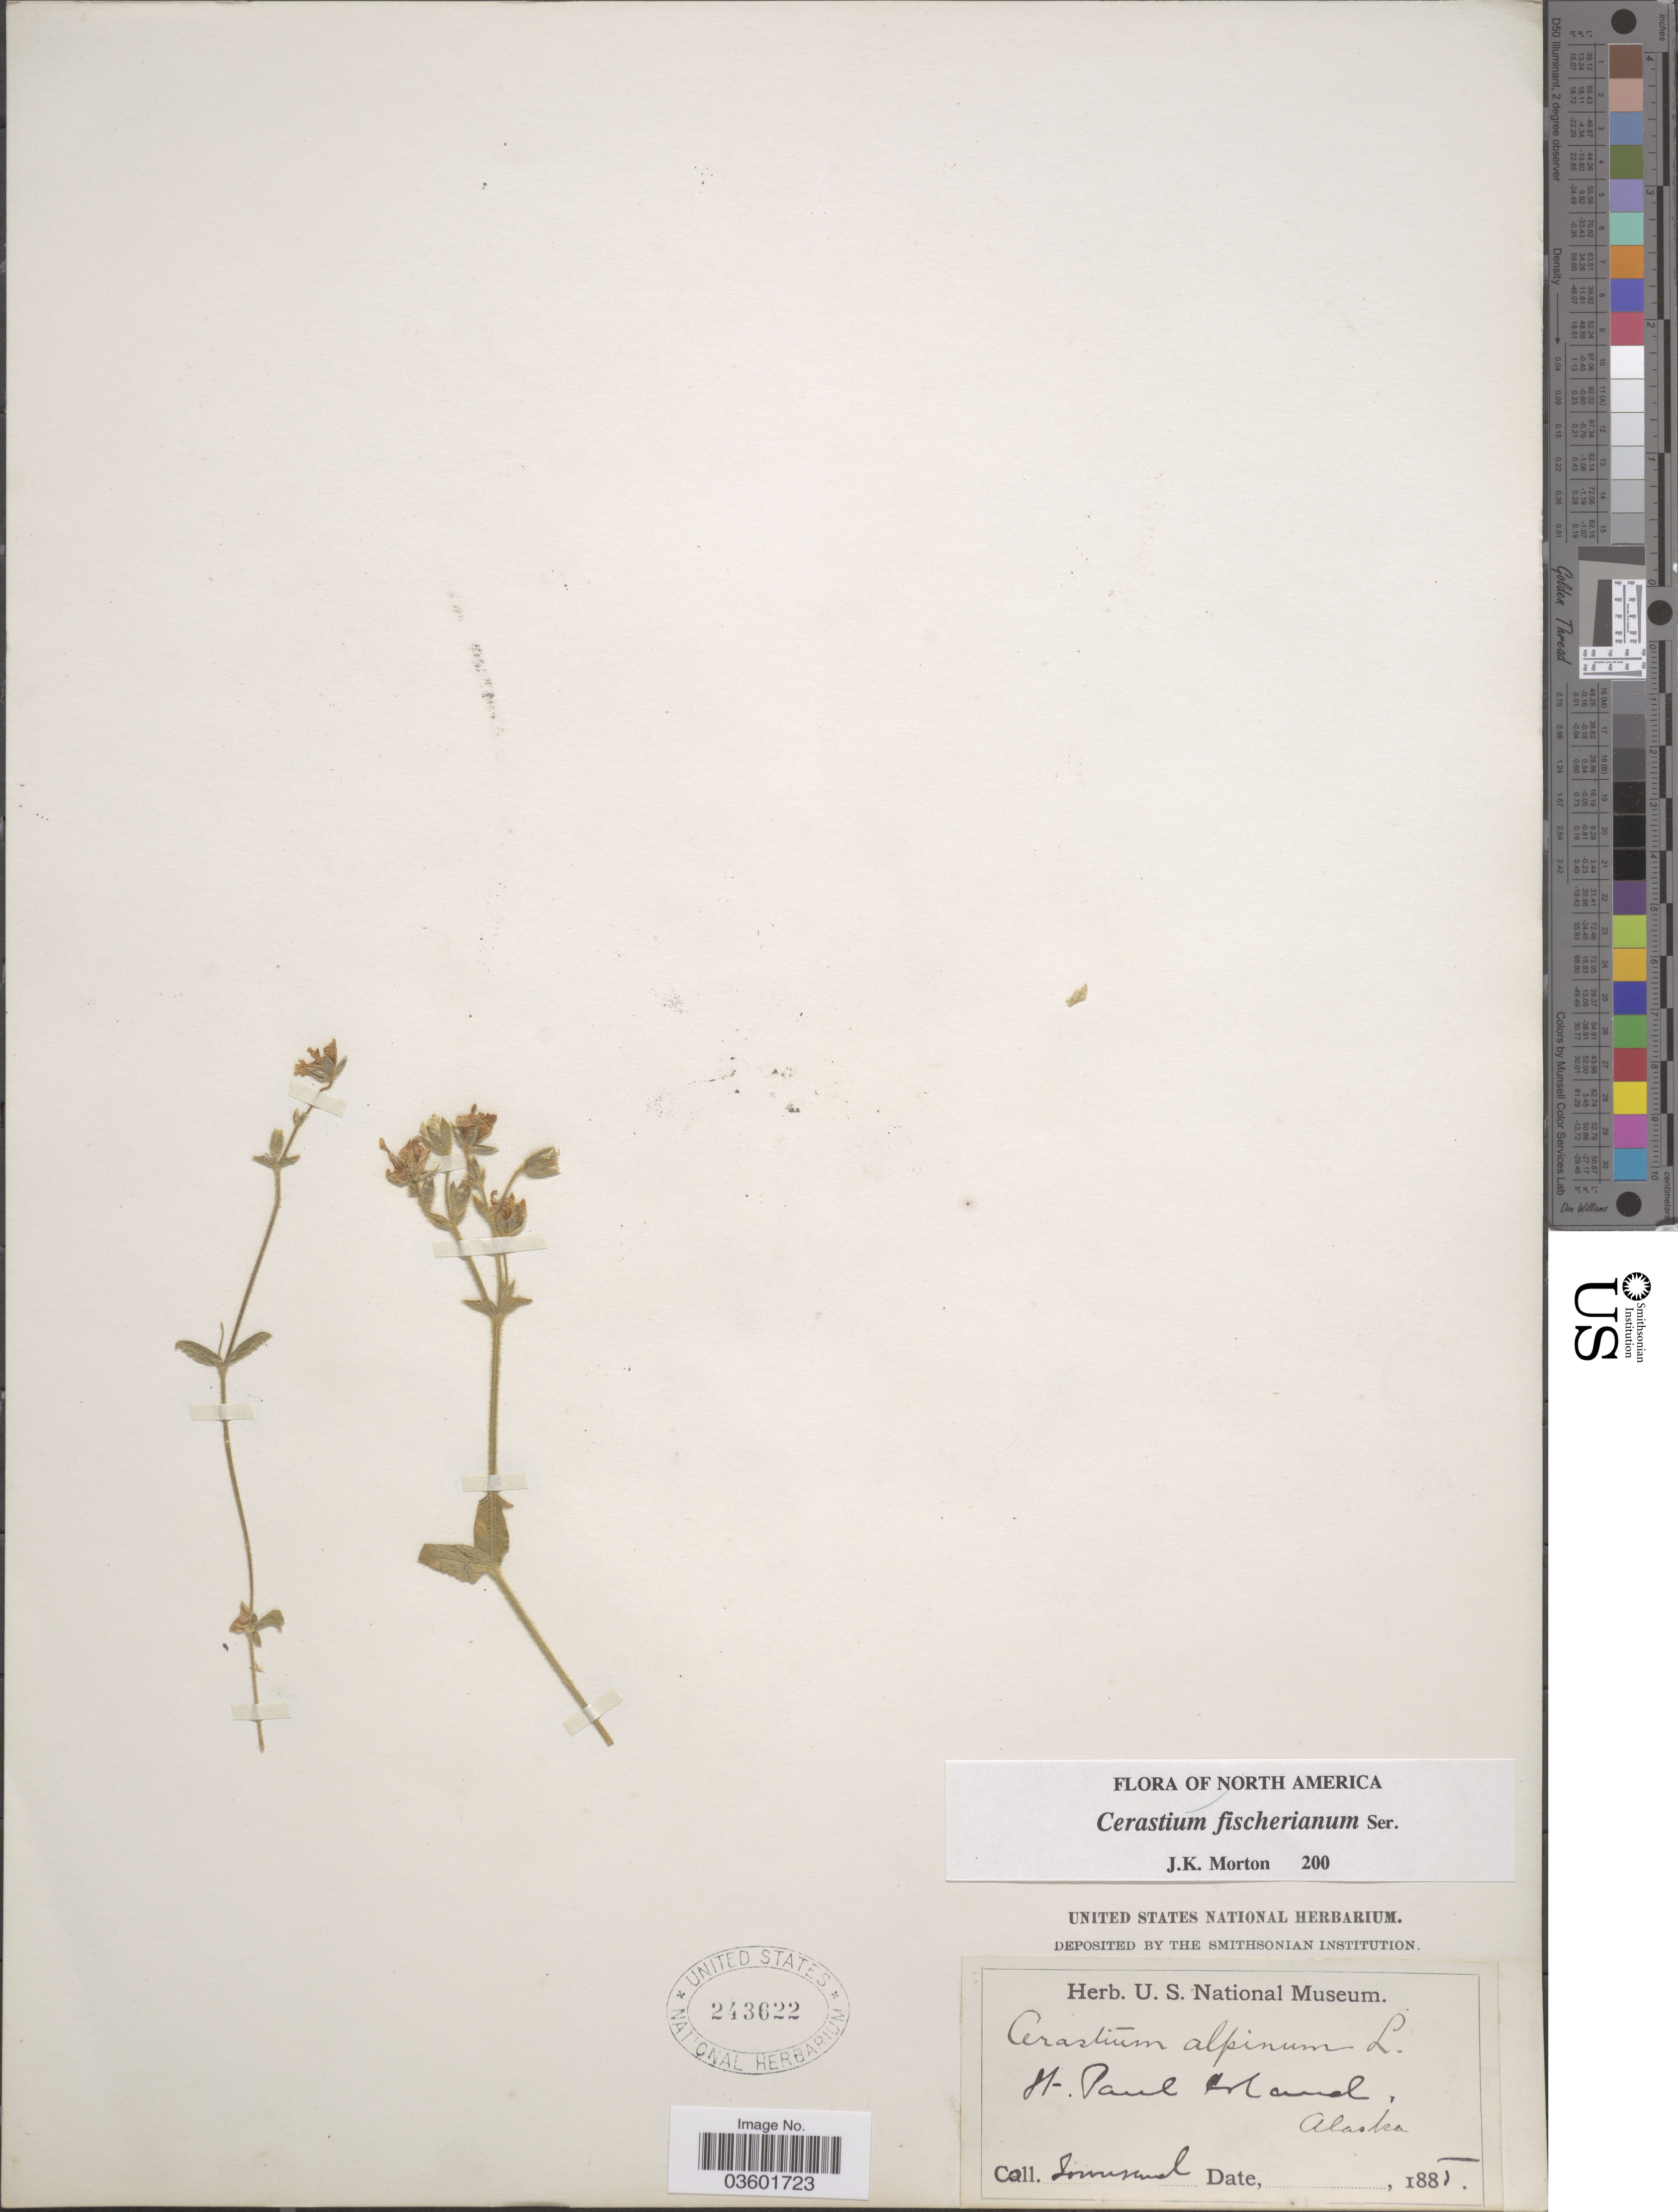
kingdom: Plantae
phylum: Tracheophyta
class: Magnoliopsida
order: Caryophyllales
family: Caryophyllaceae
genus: Cerastium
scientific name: Cerastium fischerianum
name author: Ser.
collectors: Townsend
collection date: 1885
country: United States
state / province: Alaska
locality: St. Paul Island.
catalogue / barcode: US 243622